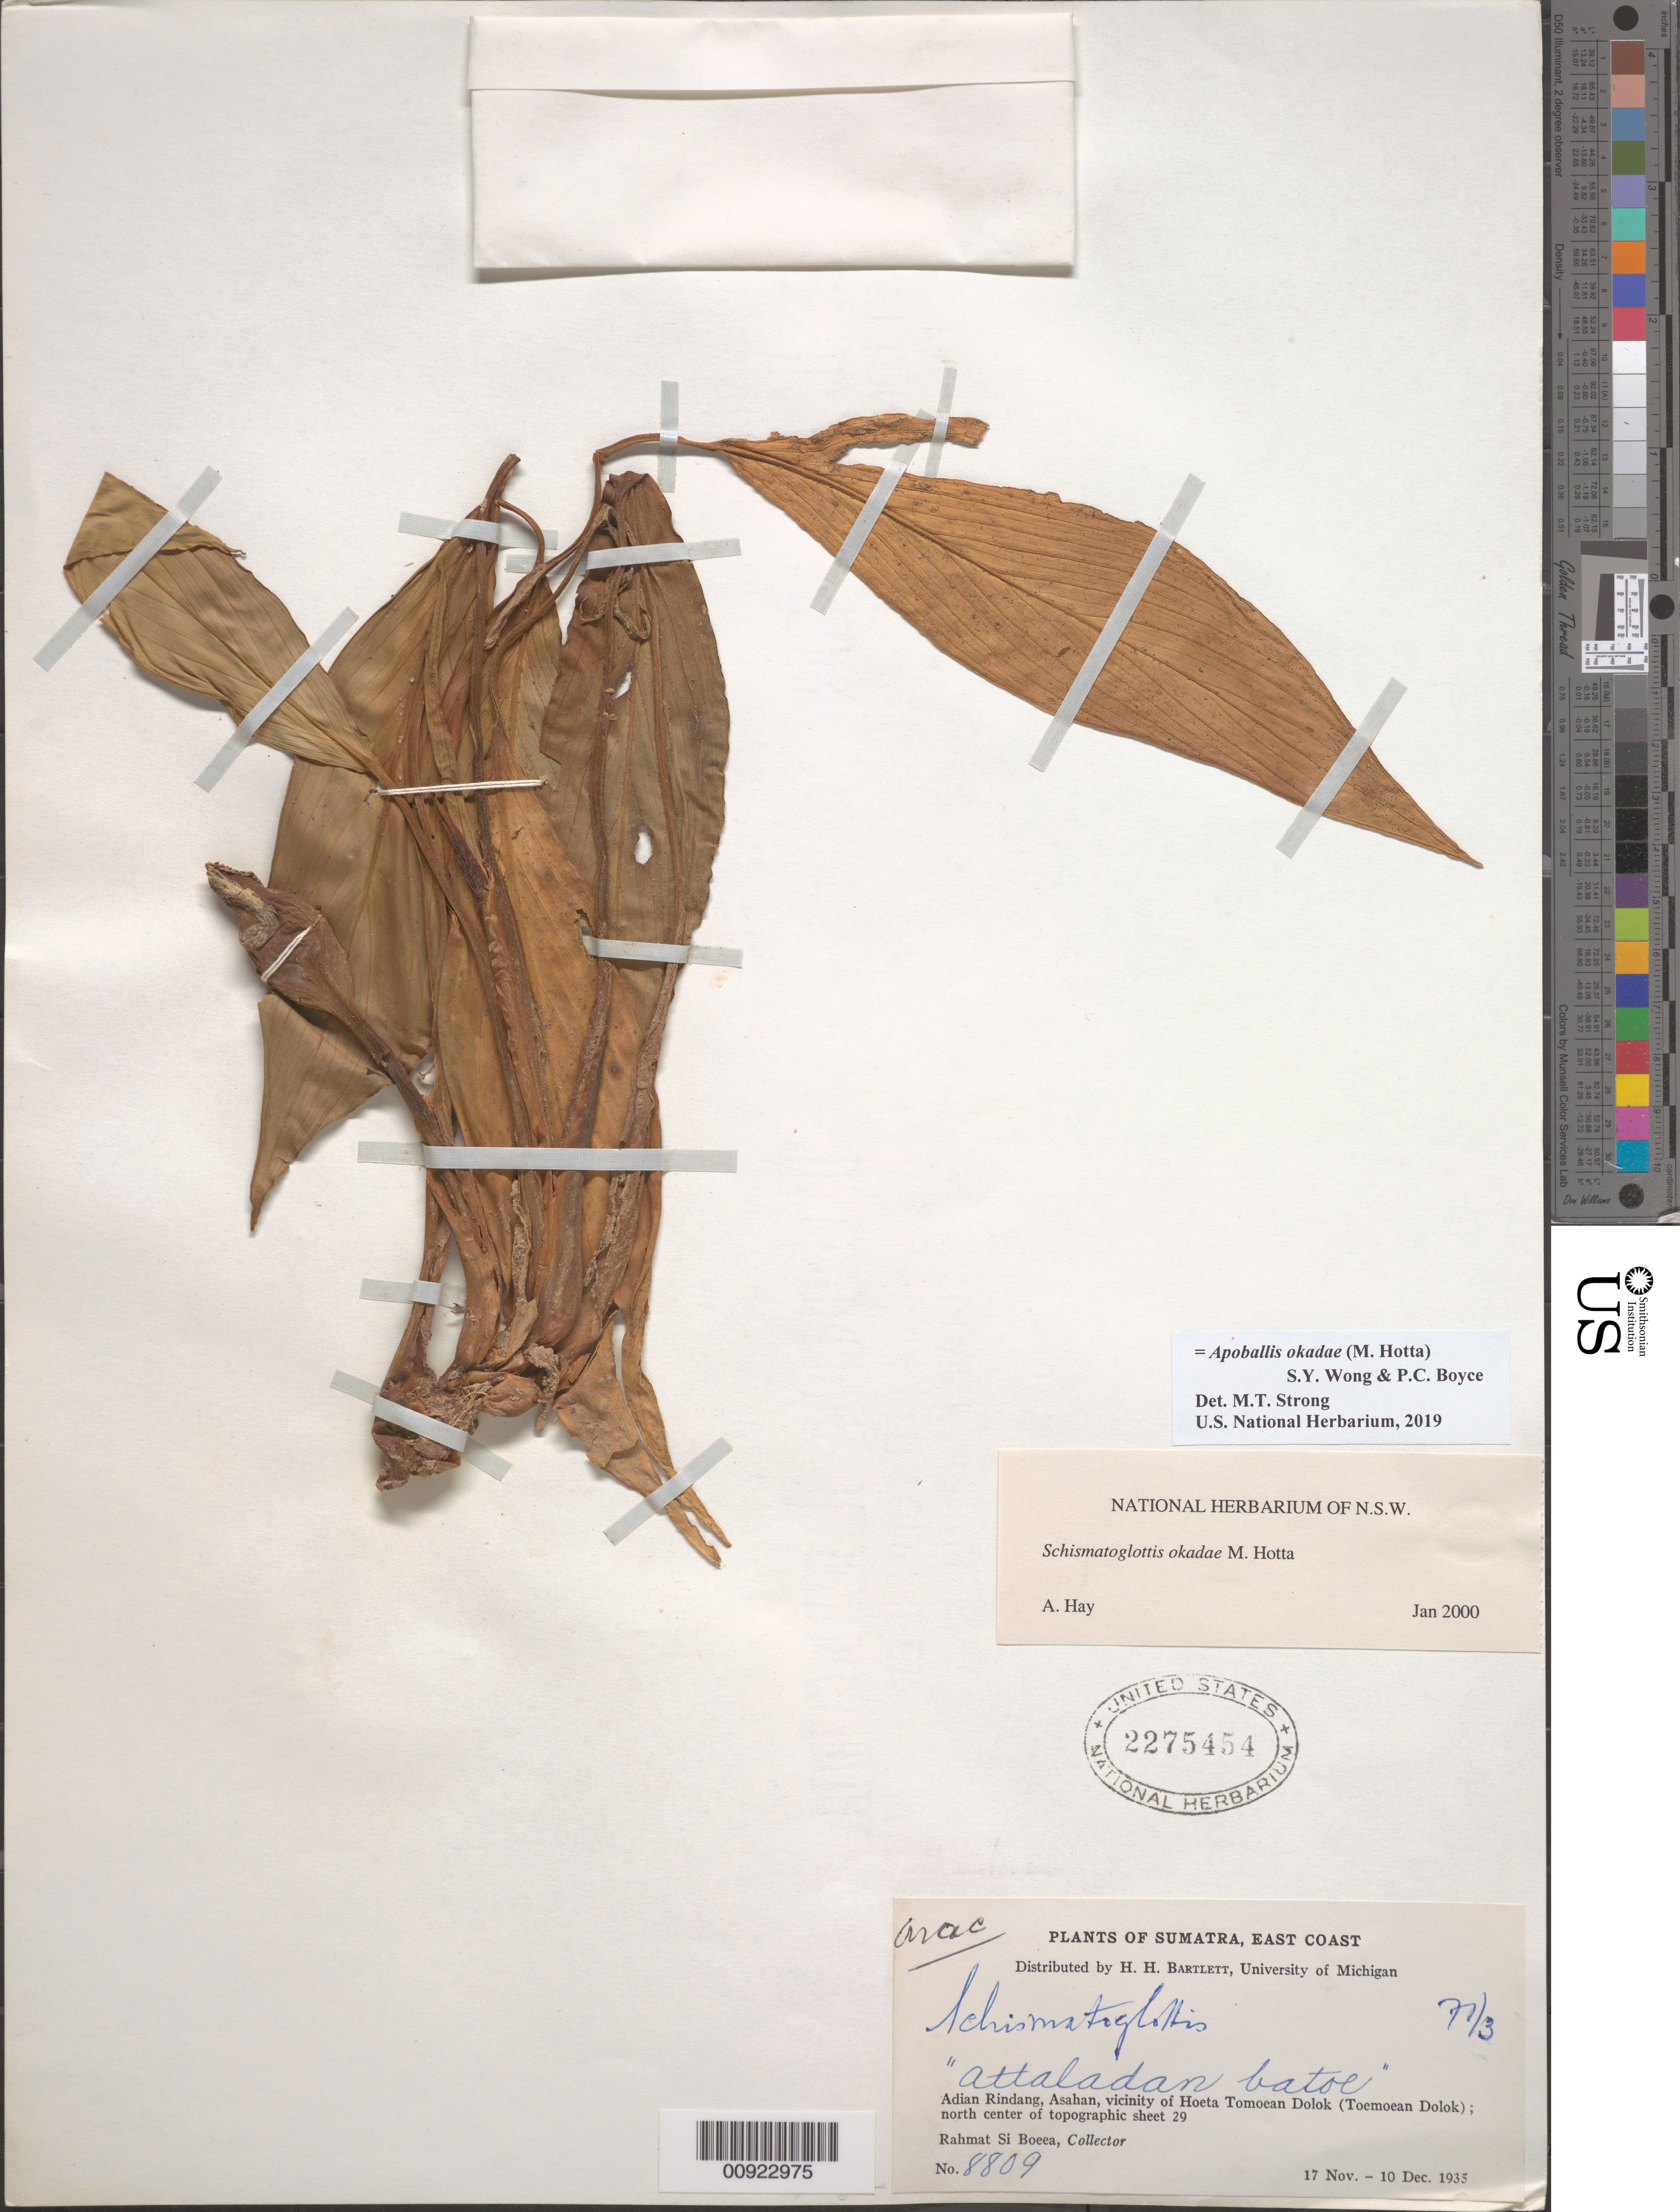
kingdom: Plantae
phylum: Tracheophyta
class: Liliopsida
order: Alismatales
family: Araceae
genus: Schismatoglottis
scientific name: Schismatoglottis okadae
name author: M. Hotta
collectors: Rahmat Si Boeea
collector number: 8809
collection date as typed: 17 Nov 1935 to 10 Dec 1935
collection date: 1935-11-17/1935-12-10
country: Indonesia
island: Sumatra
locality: East coast. Adian Rindang, Asahan, vicinity of Hoeta Tomoean Dolok.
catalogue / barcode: US 2275454